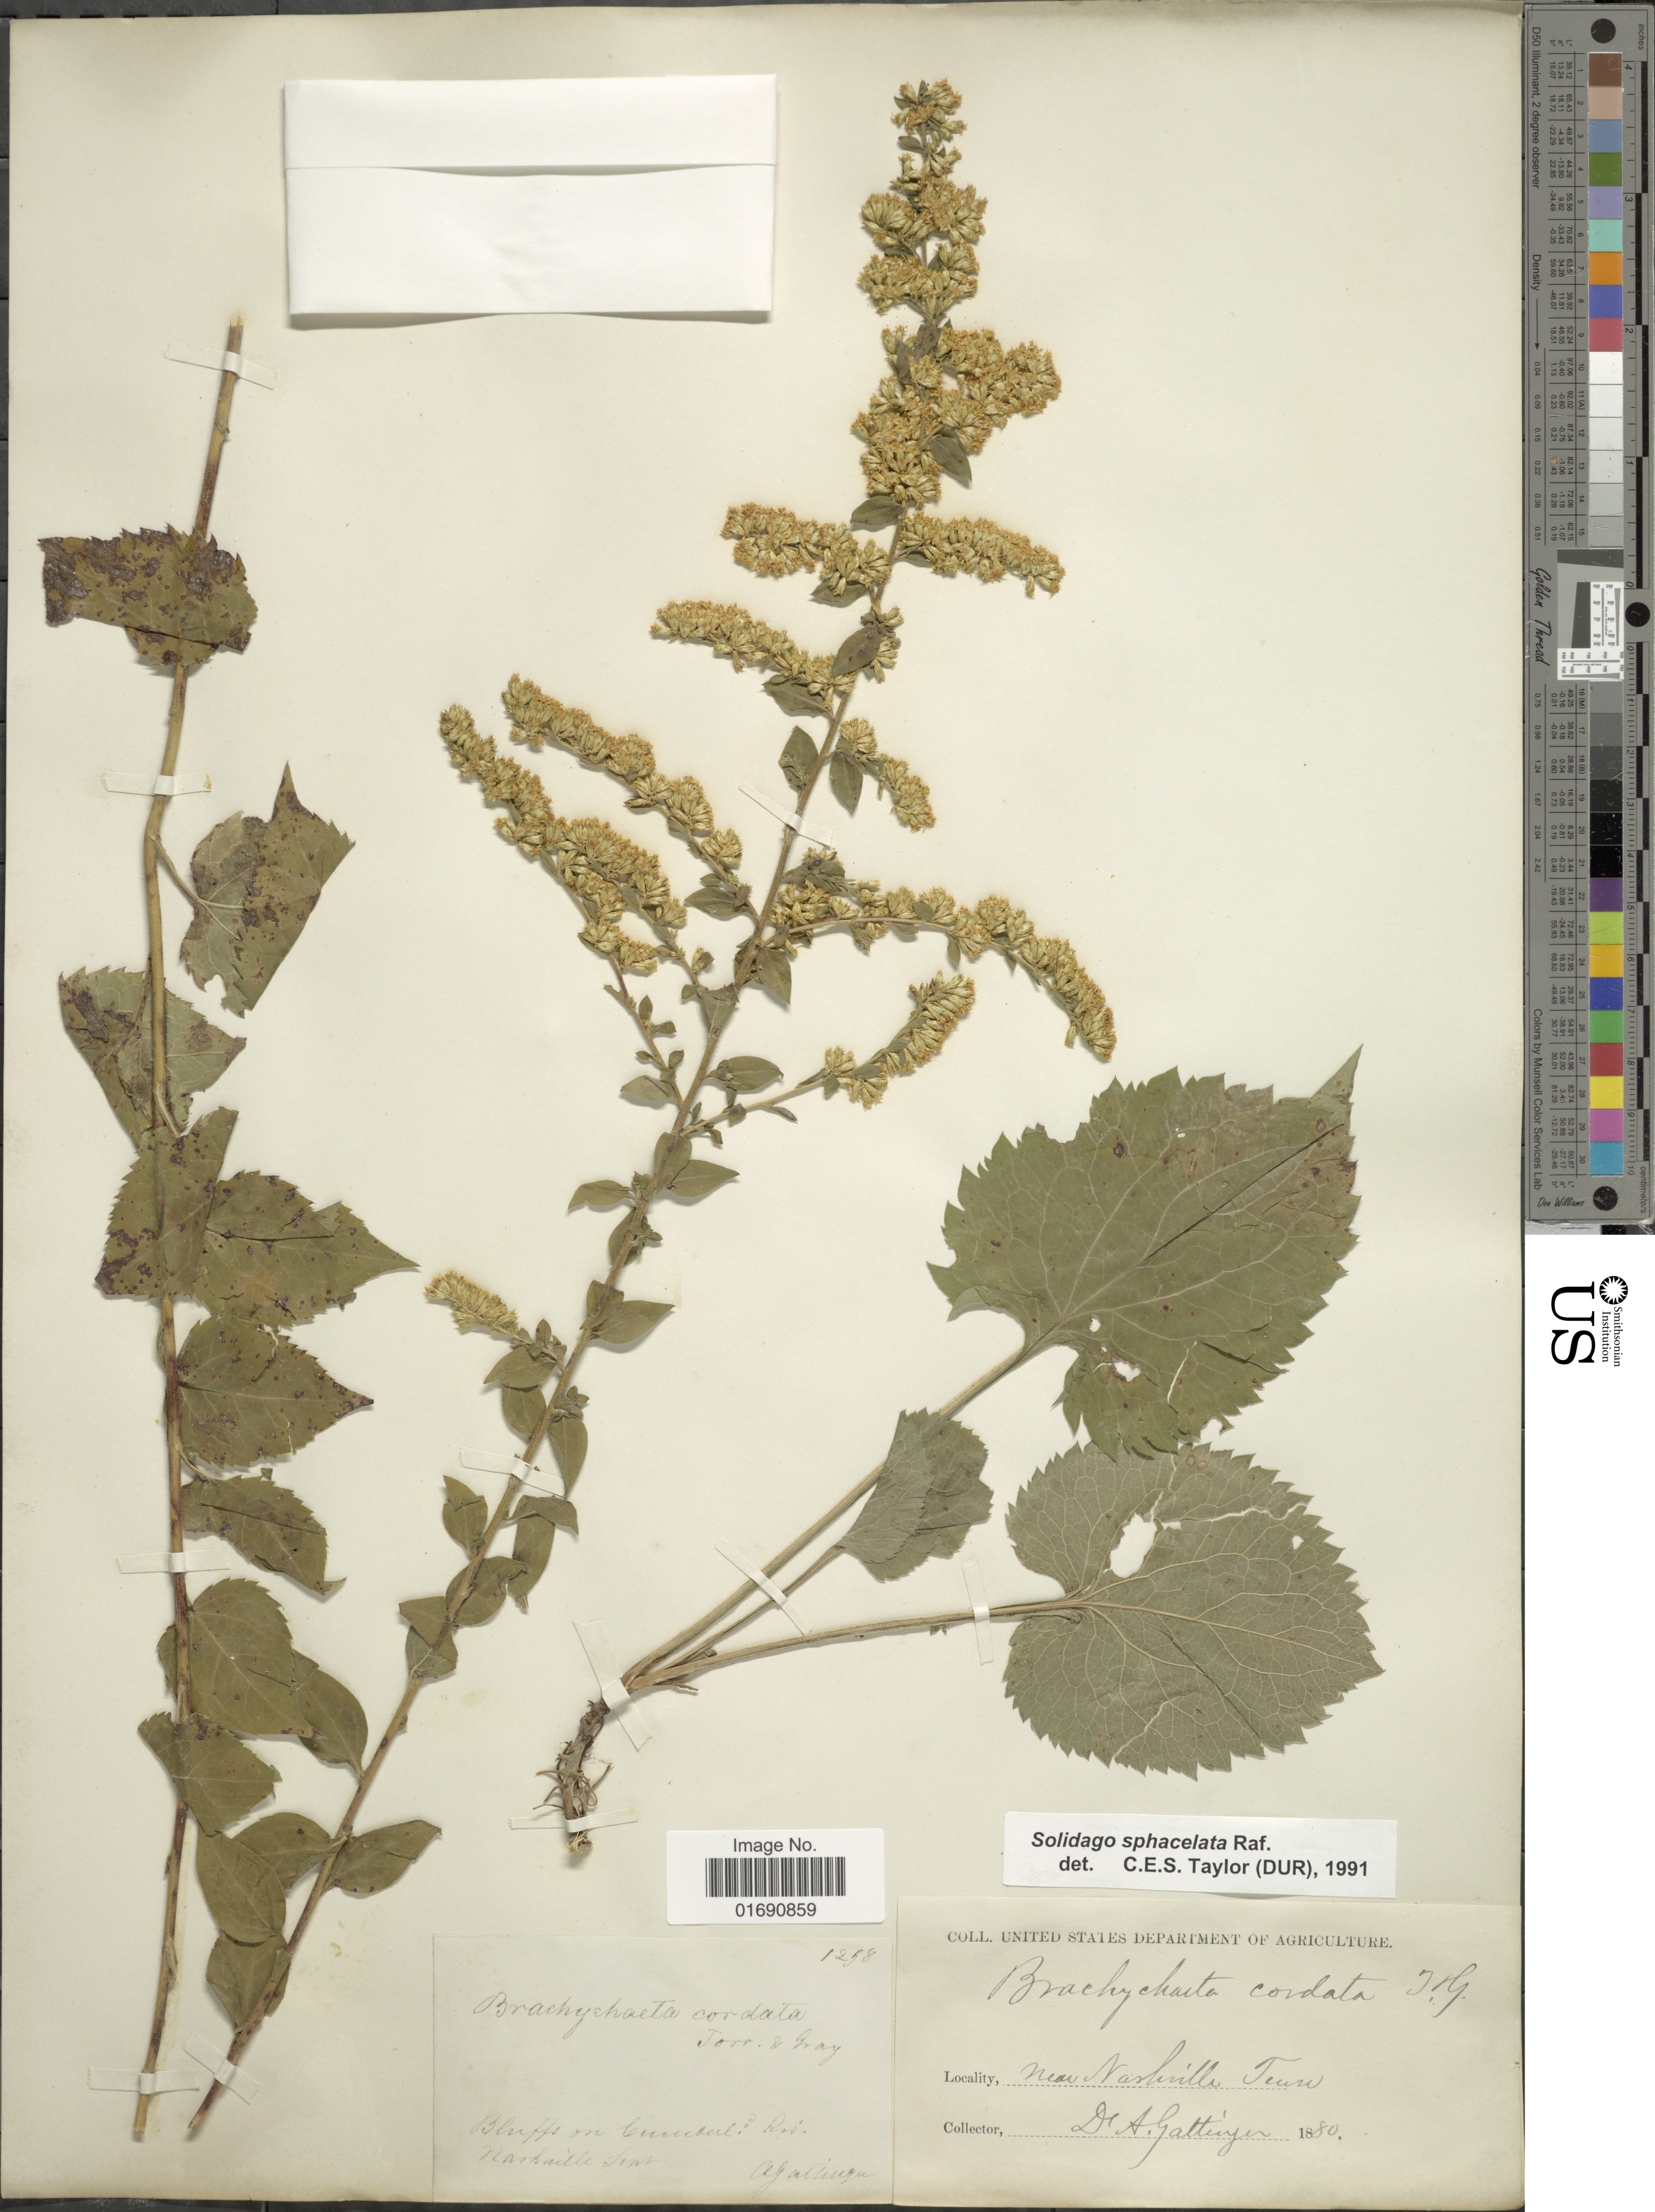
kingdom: Plantae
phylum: Tracheophyta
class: Magnoliopsida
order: Asterales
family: Asteraceae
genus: Solidago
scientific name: Solidago sphacelata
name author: Raf.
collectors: A. Gattinger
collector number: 1298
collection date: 1880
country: United States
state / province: Tennessee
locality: Bluffs on Cumberl: Rod, Nashville, Near Nashville